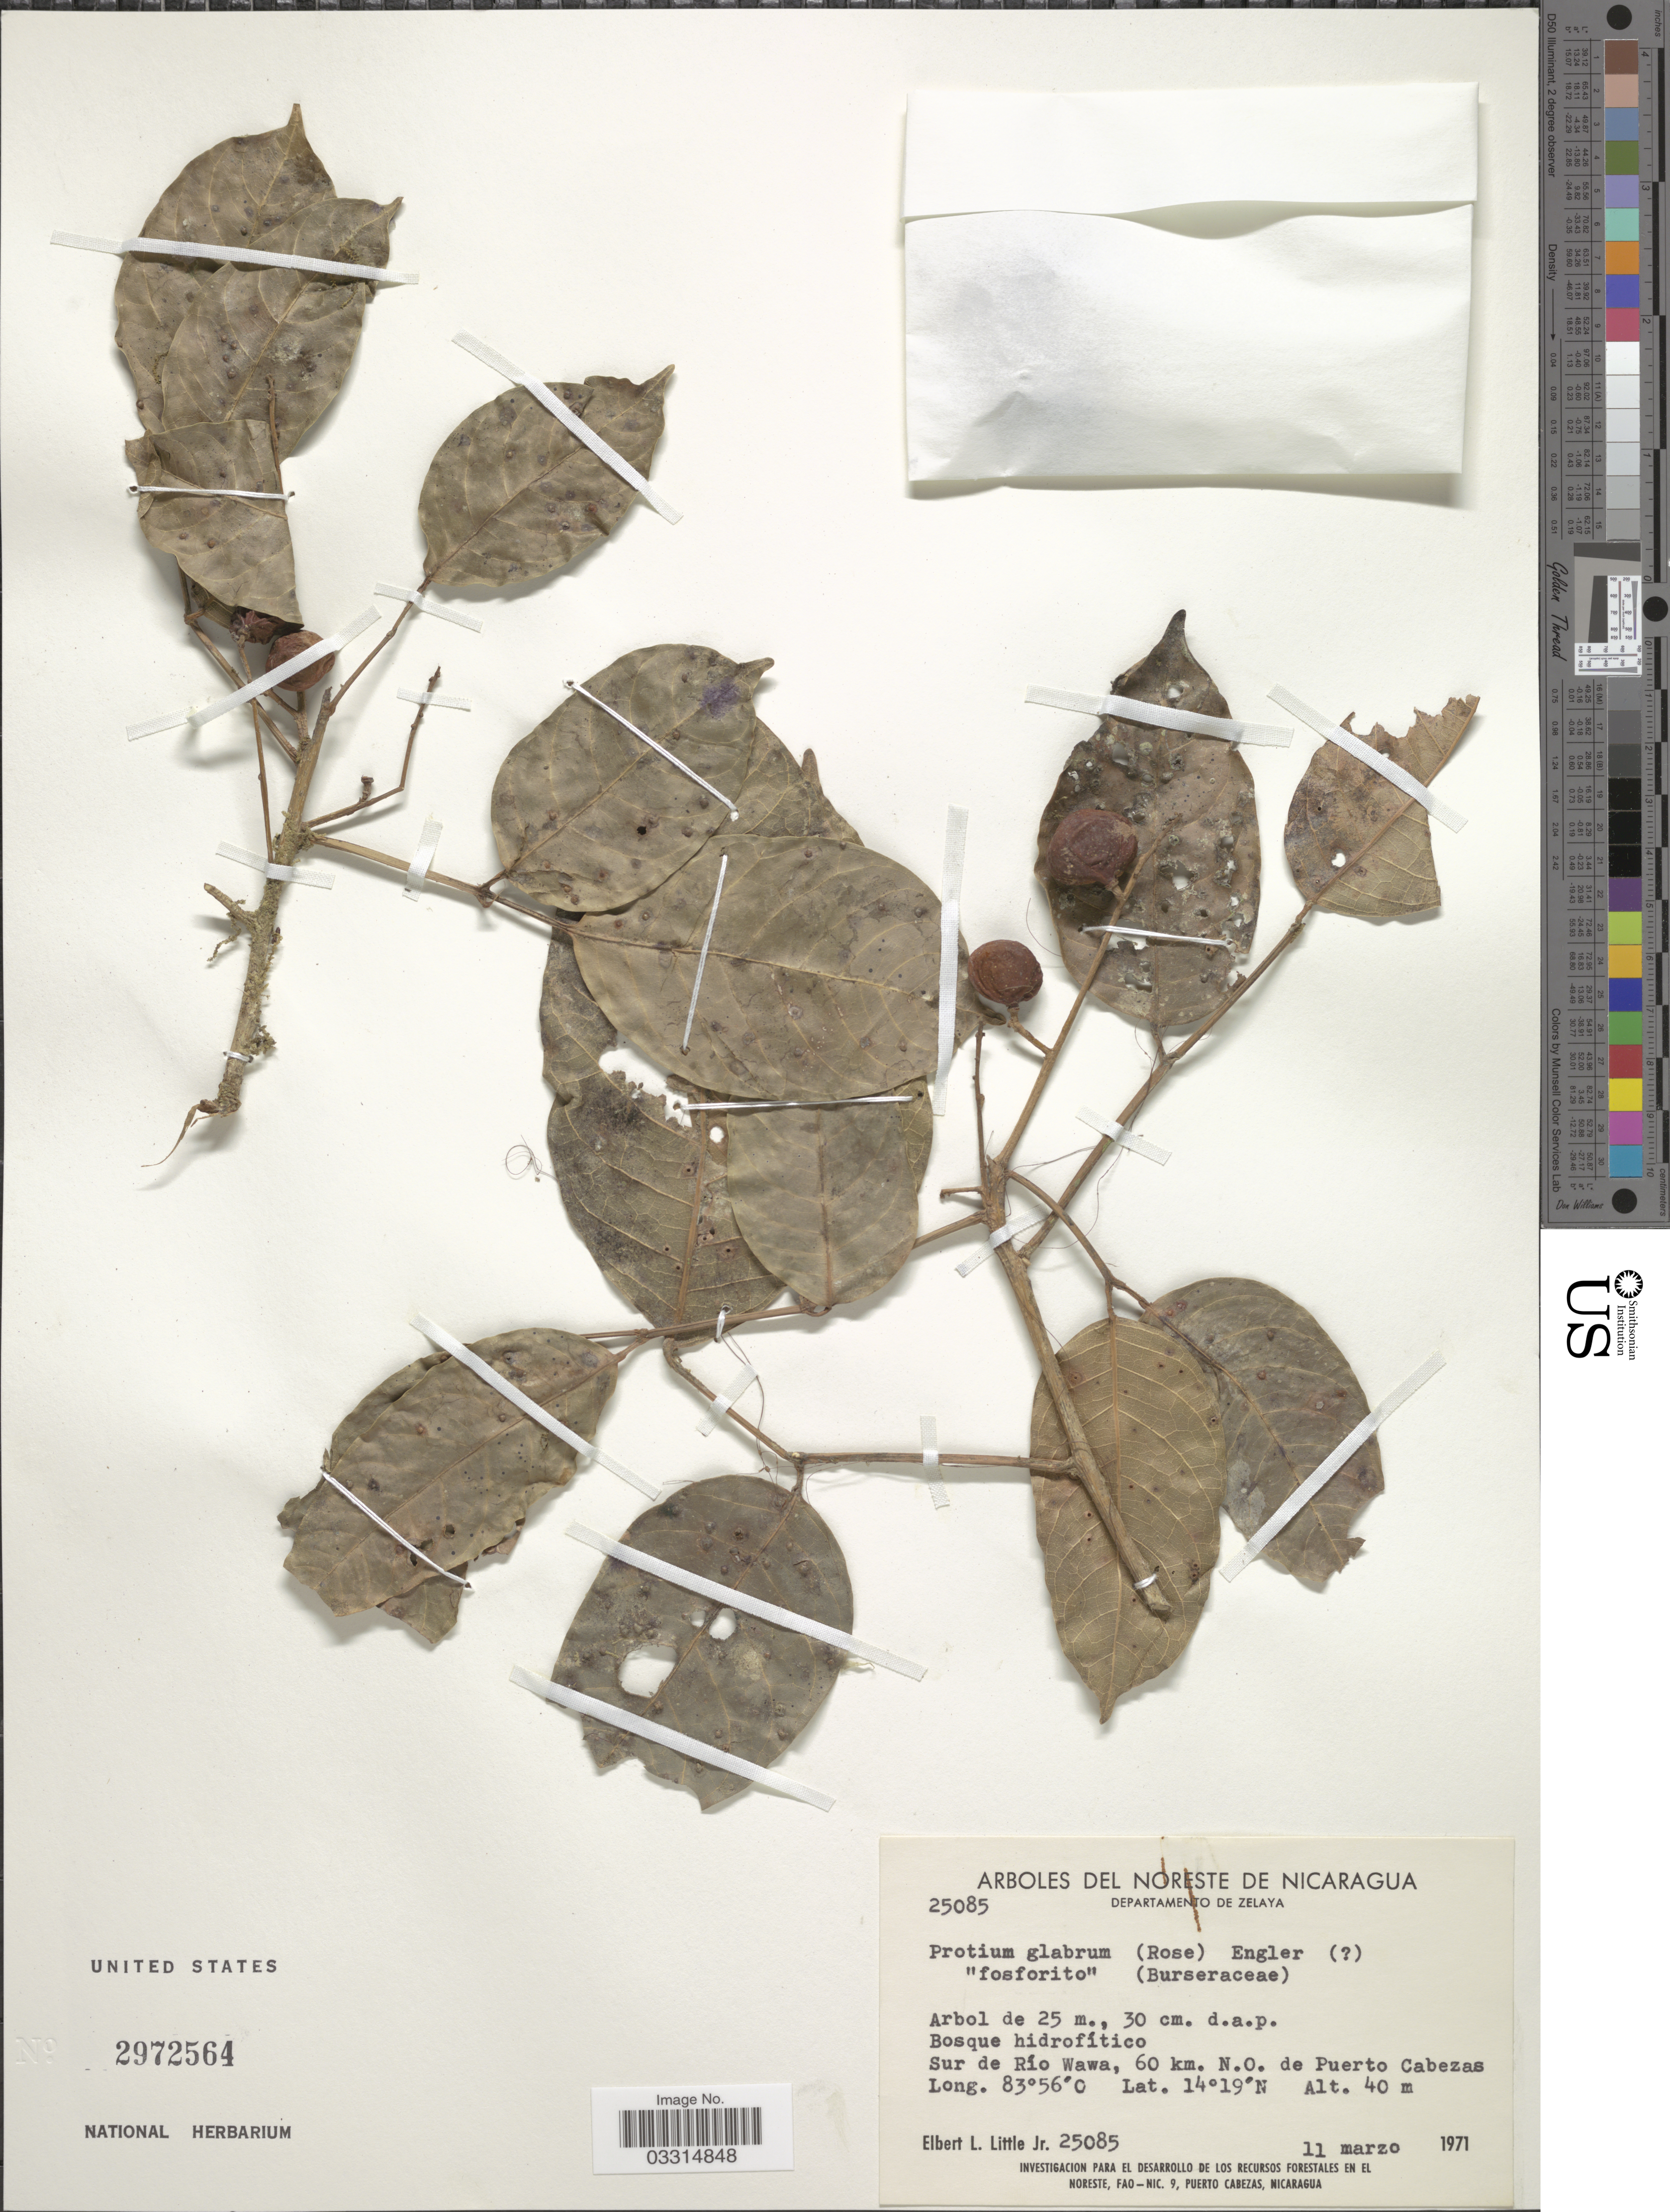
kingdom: Plantae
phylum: Tracheophyta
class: Magnoliopsida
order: Sapindales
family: Burseraceae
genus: Protium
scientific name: Protium glabrum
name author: (Rose) Engl.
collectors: E. L. Little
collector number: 25085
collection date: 1971-03-11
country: Nicaragua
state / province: Atlántico Norte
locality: Noreste de Nicaragua. Departamento de Zelaya. Sur de Río Wawa, 60 km. N.O. de Puerto Cabezas.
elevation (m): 40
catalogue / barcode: US 2972564